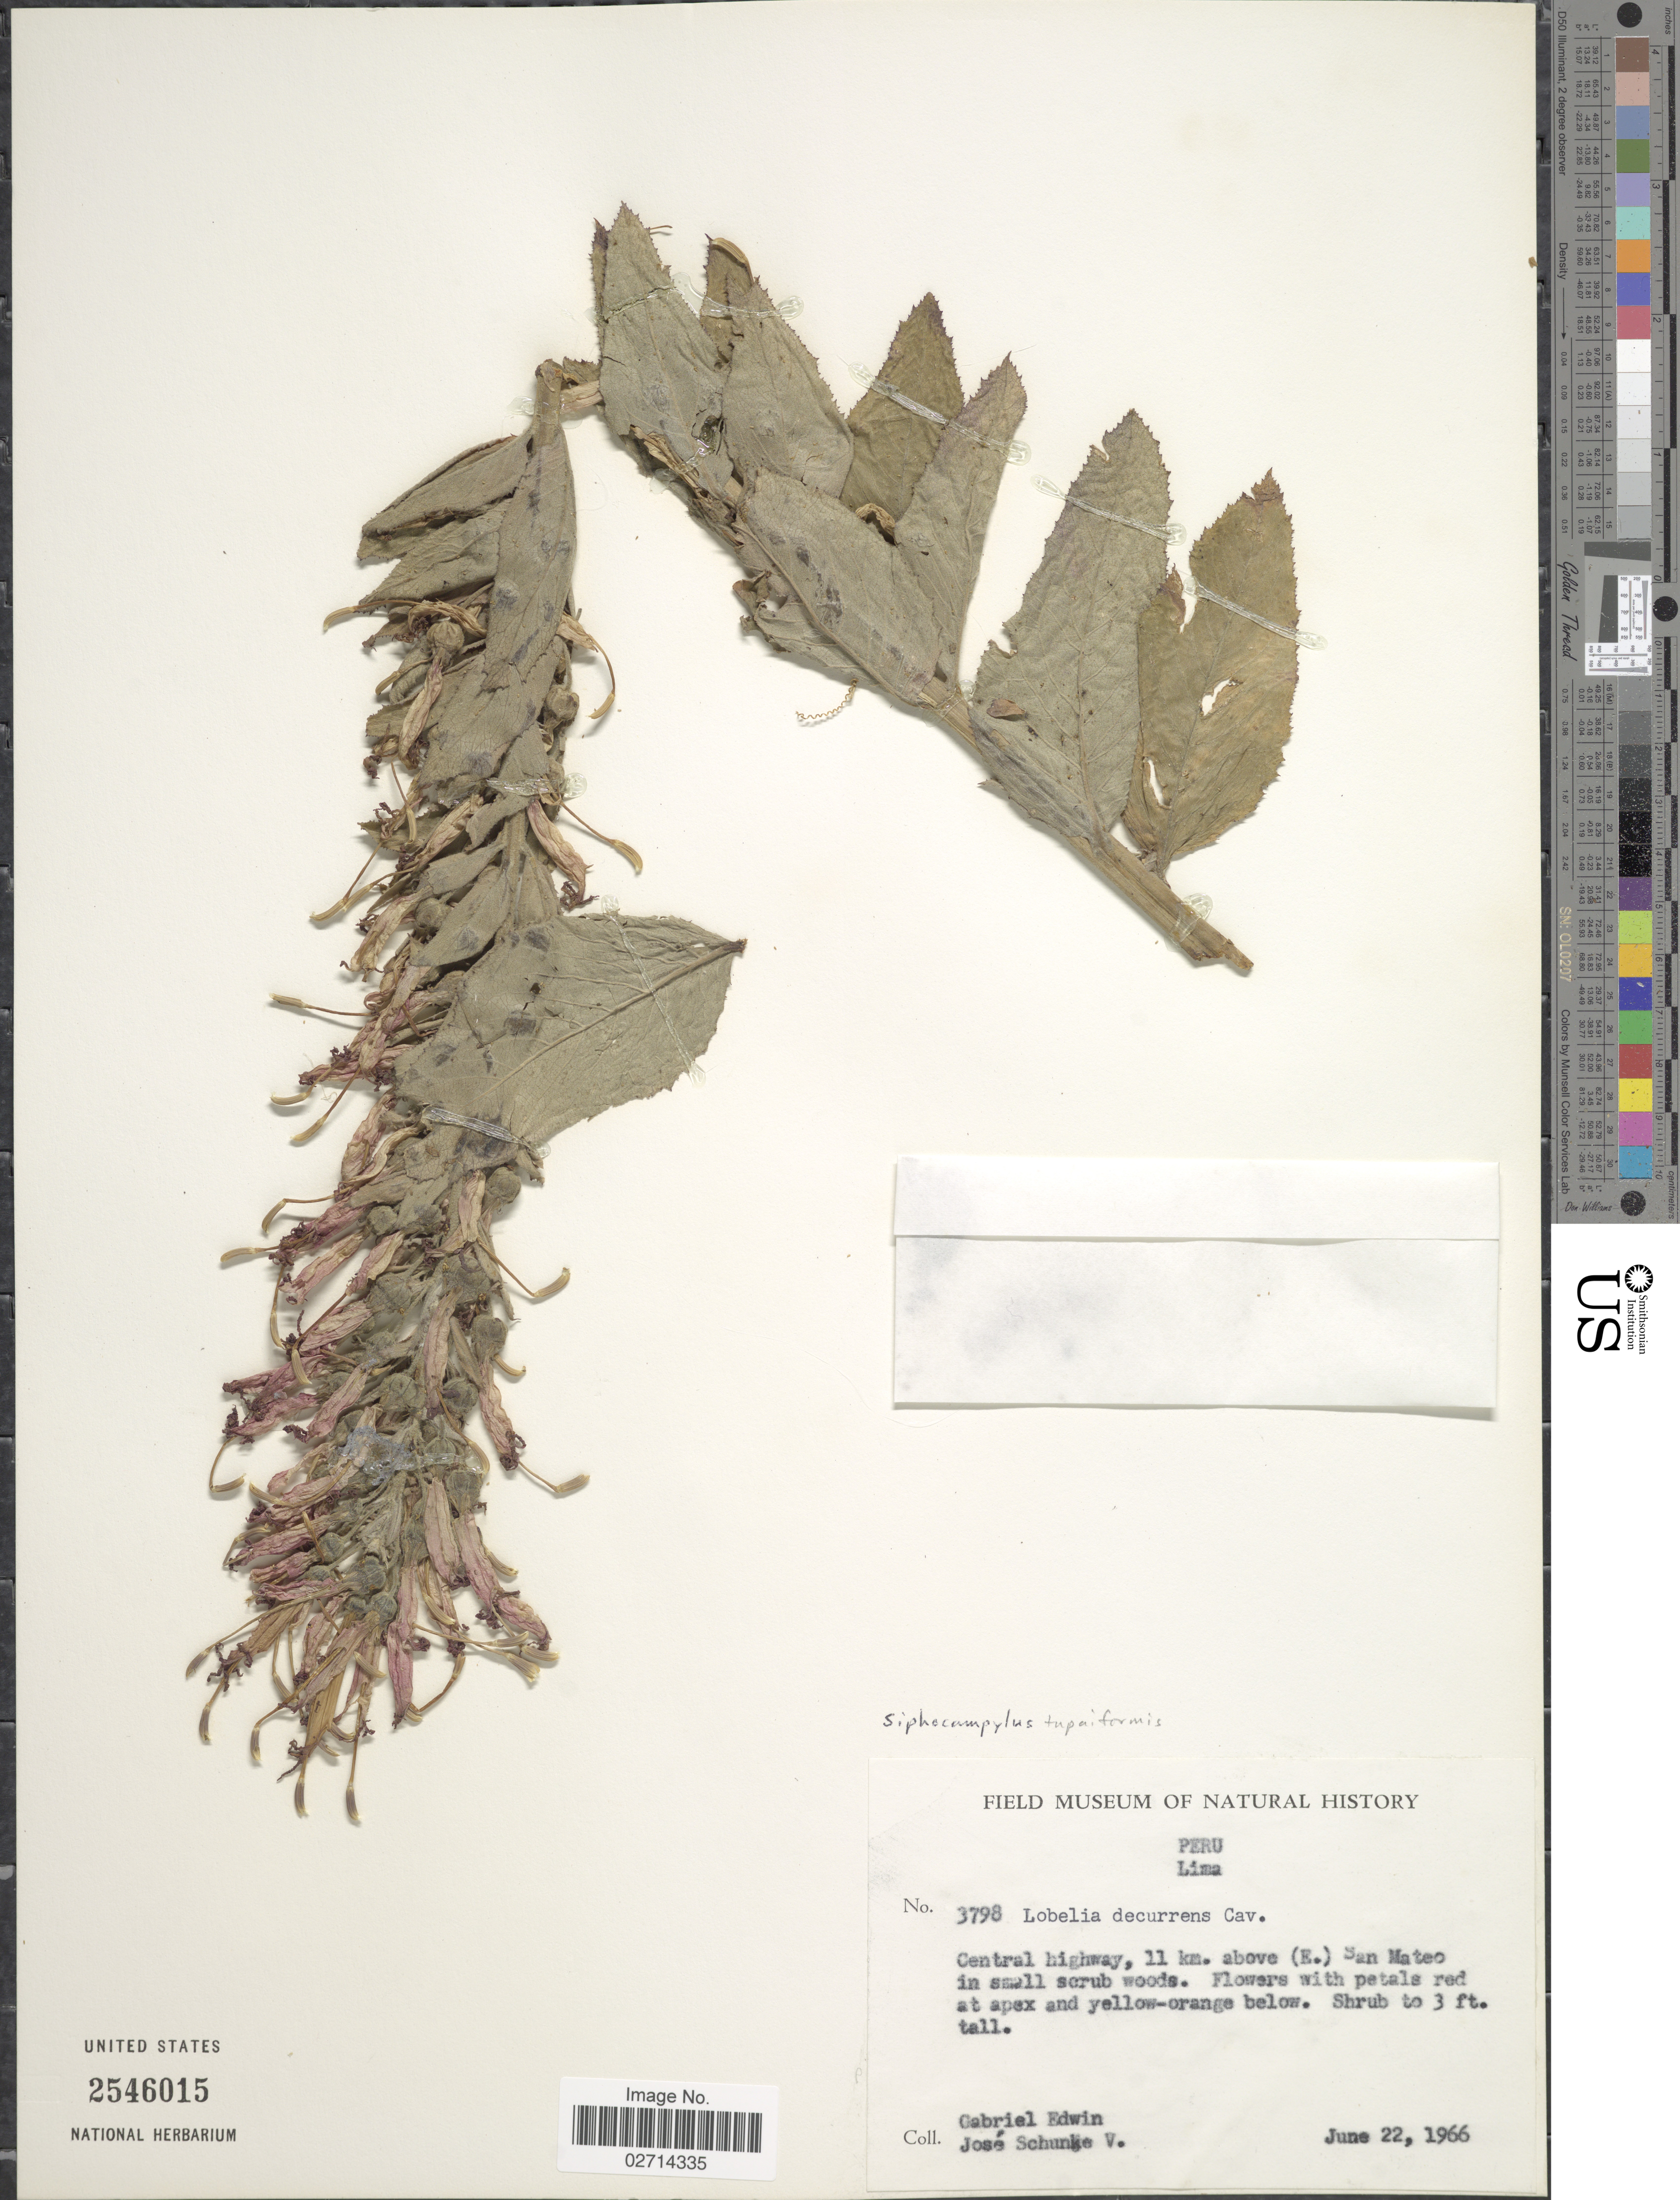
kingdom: Plantae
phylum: Tracheophyta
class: Magnoliopsida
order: Asterales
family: Campanulaceae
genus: Siphocampylus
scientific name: Siphocampylus tupaeformis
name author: Zahlbr.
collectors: G. Edwin & J. Schunke Vigo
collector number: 3798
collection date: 1966-06-22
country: Peru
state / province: Lima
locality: Central highway, 11 km. above (E.) San Mateo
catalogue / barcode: US 2546015